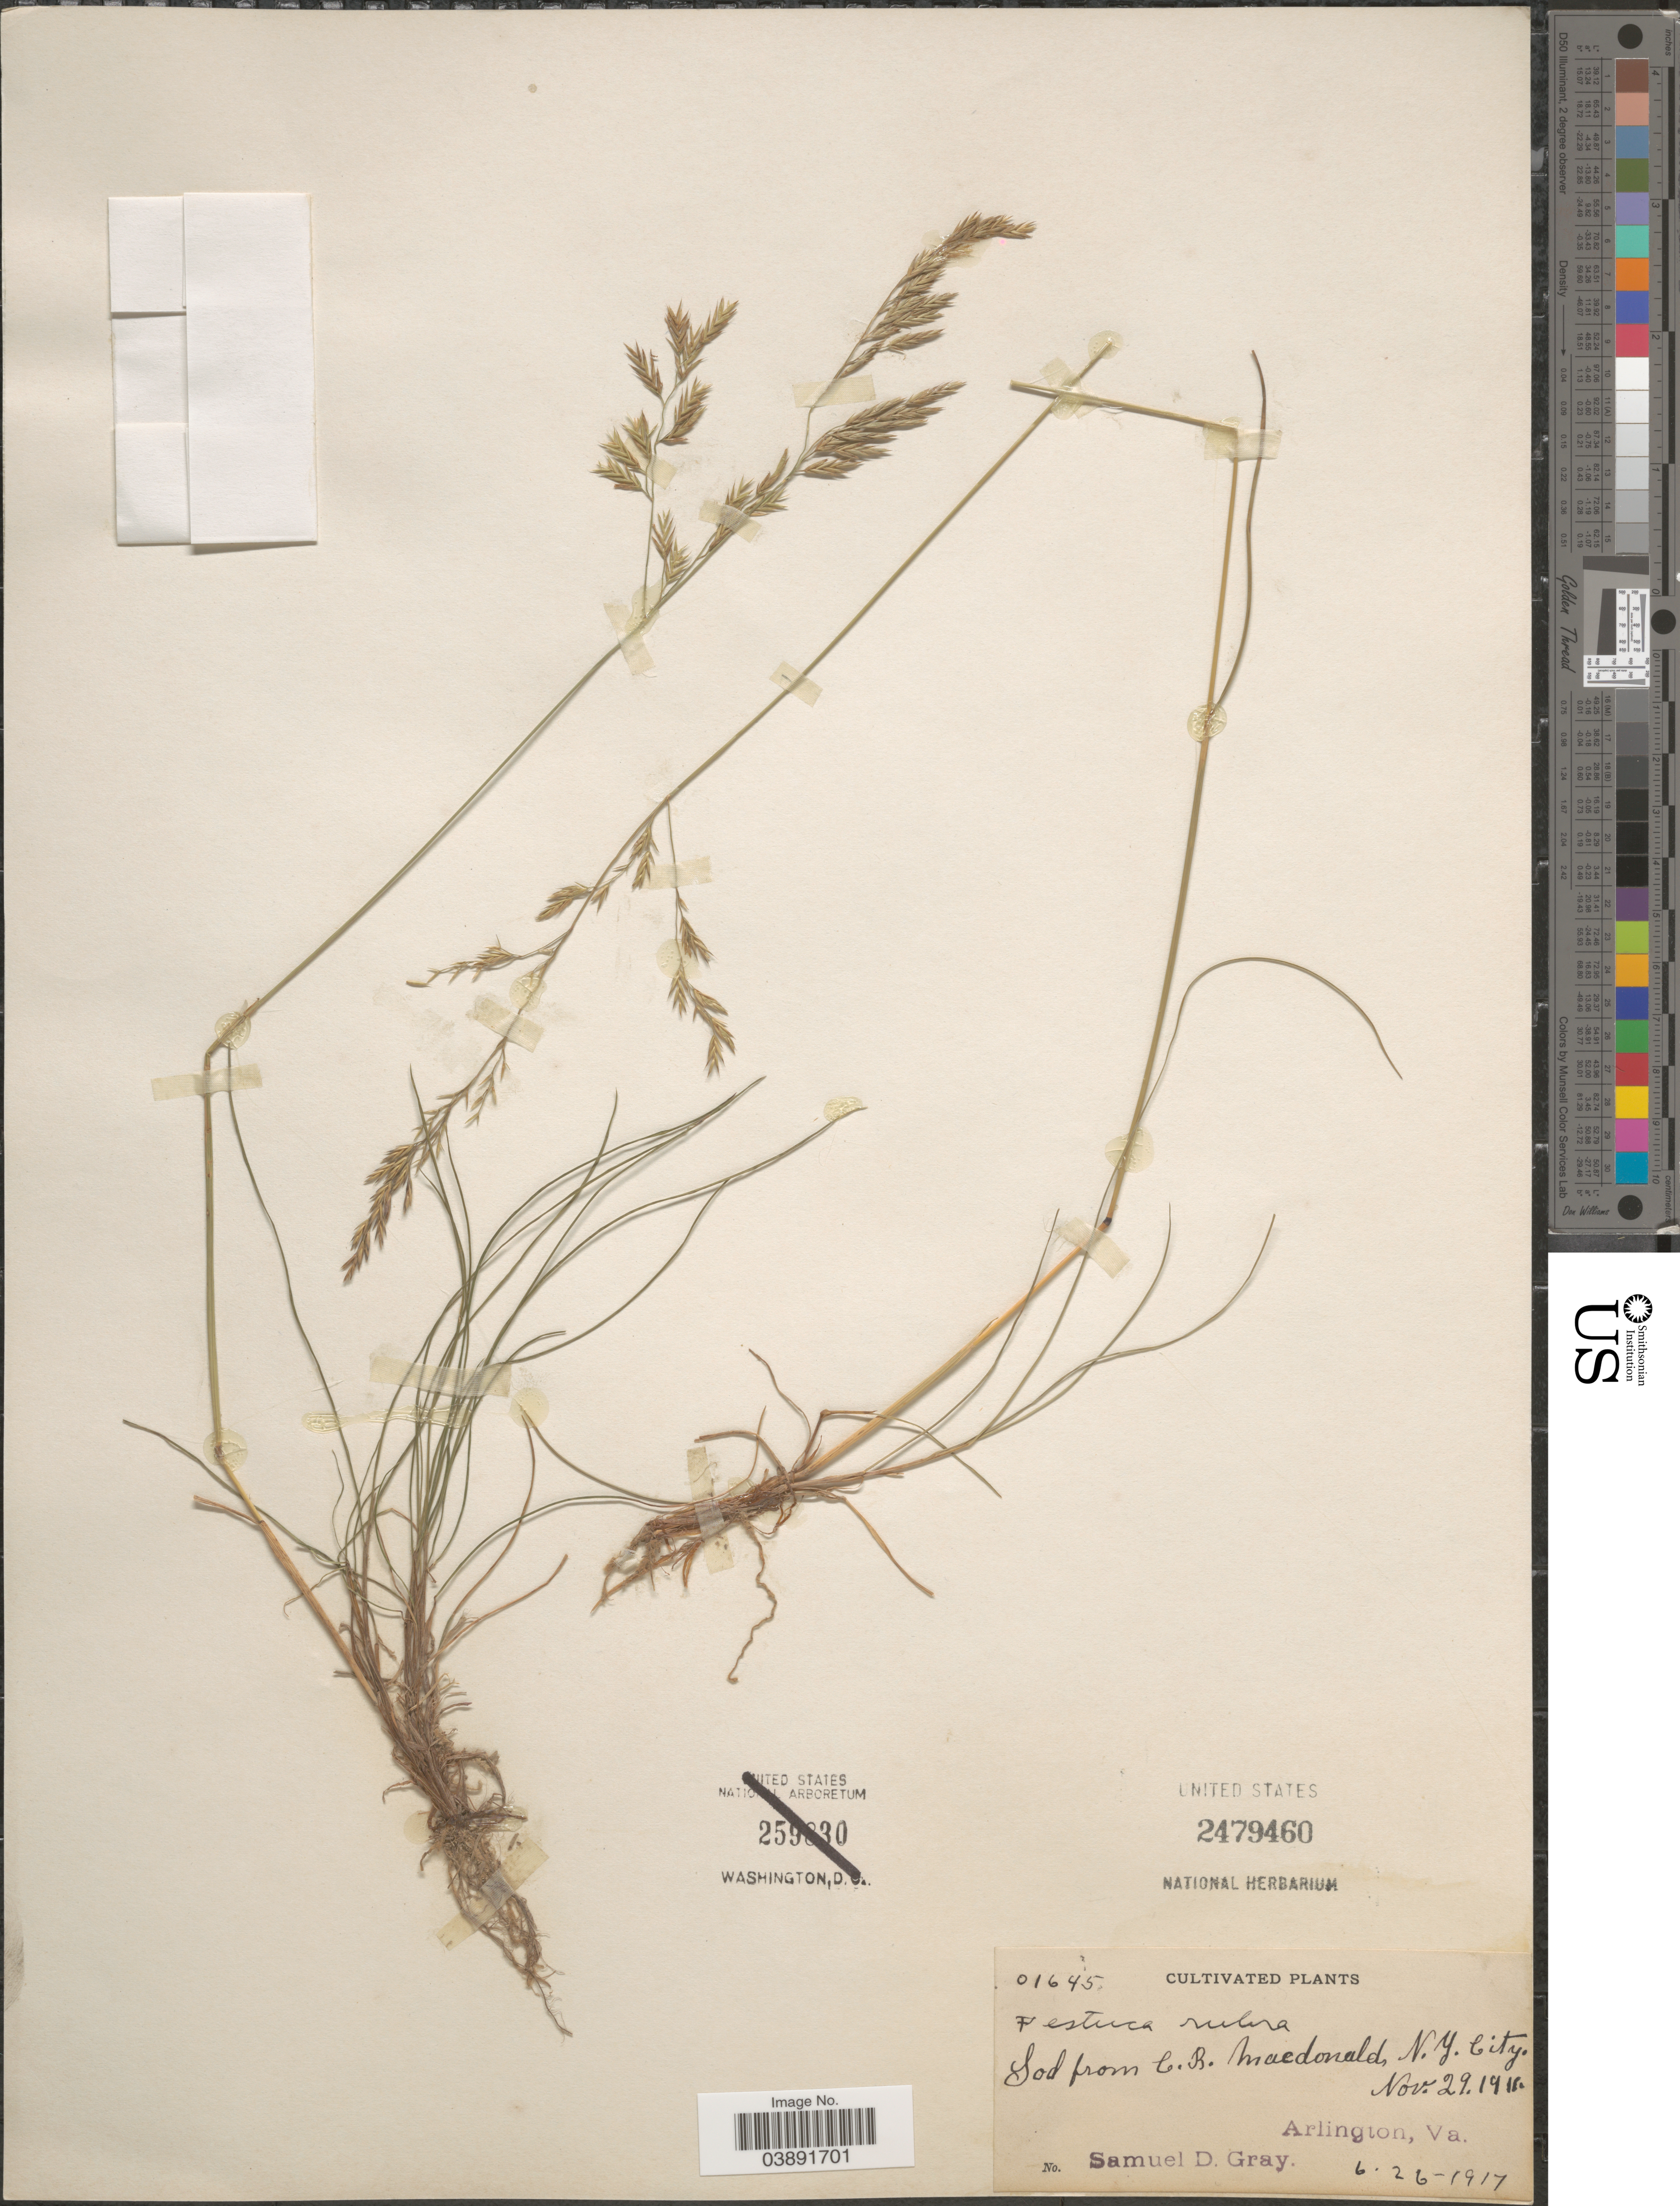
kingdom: Plantae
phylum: Tracheophyta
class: Liliopsida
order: Poales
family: Poaceae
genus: Festuca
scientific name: Festuca rubra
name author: L.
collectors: S. D. Gray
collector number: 01645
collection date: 1917-06-26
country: United States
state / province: New York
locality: Sod from C.R. Macdonald, N.Y. City.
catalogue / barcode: US 2479460